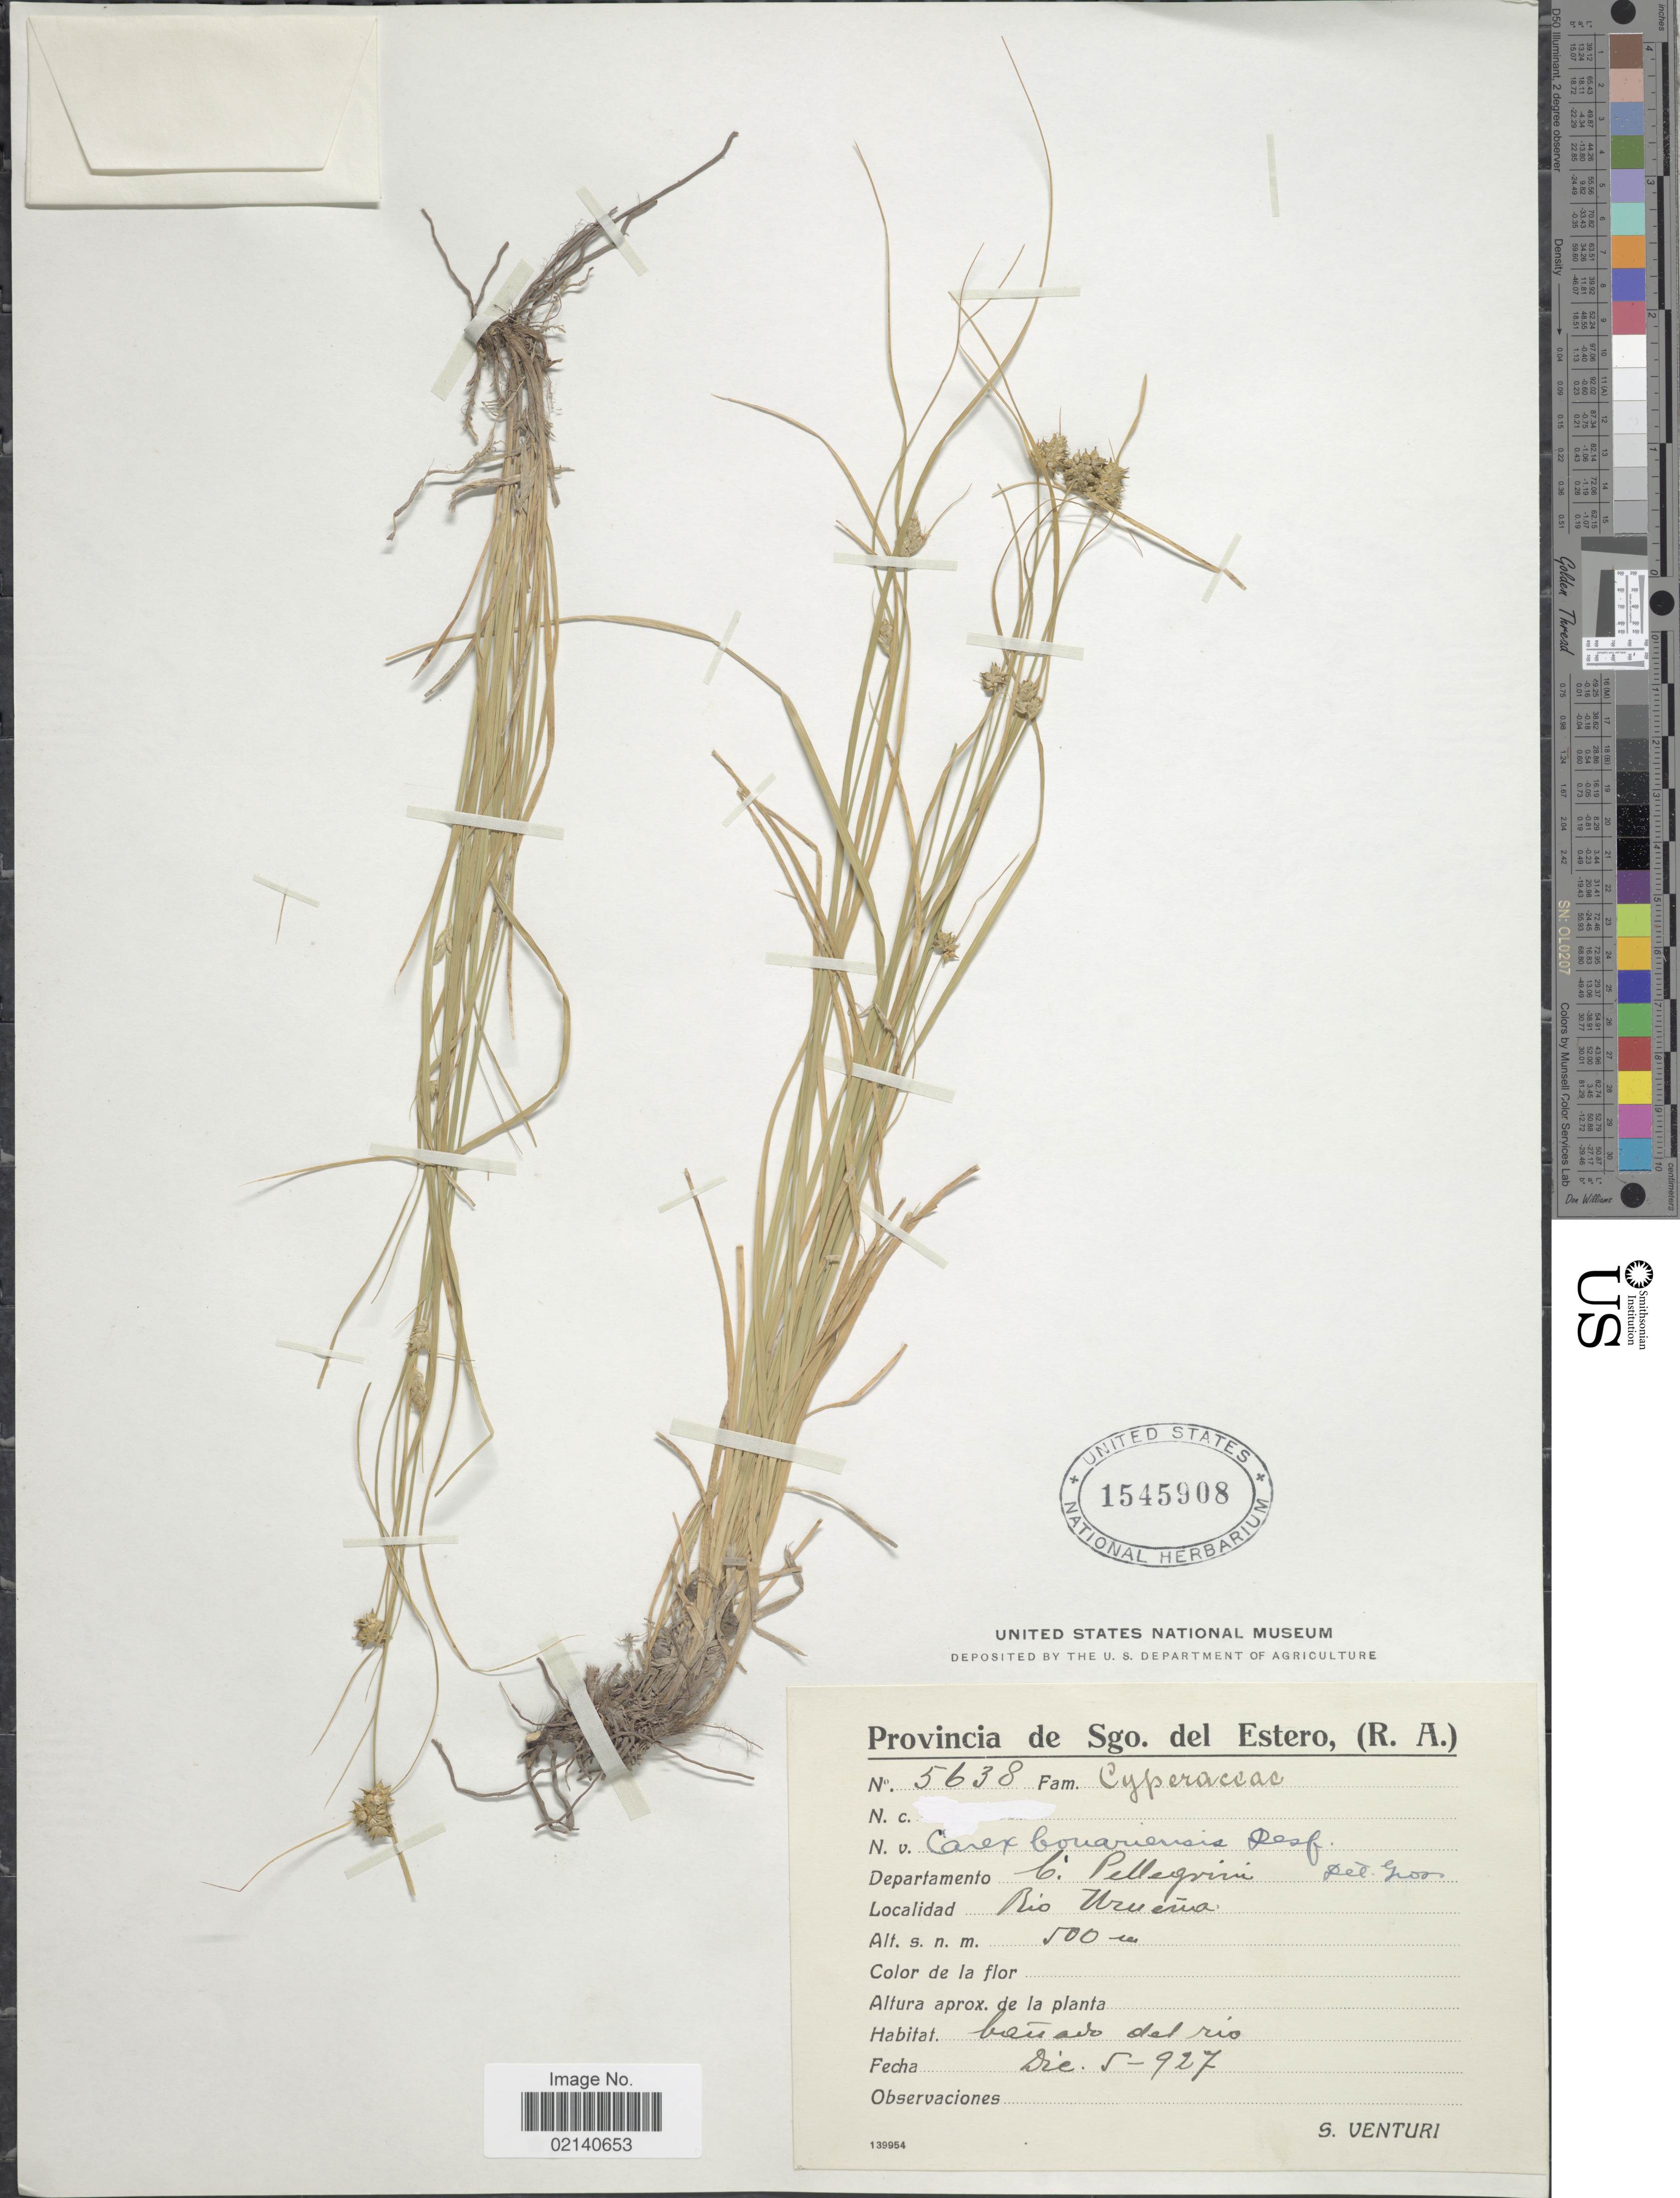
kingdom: Plantae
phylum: Tracheophyta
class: Liliopsida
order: Poales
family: Cyperaceae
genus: Carex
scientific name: Carex pedicularis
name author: Jim.Mejías & Naczi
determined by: Jimnéz-Mejias, Pedro, (UPOS), Universidad Pablo de Olavide (SPAIN)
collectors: S. Venturi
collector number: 5638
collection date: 1927-12-05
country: Argentina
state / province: Santiago del Estero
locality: Departamento C. Pellegrini. Rio Urueña.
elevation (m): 500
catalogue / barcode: US 1545908